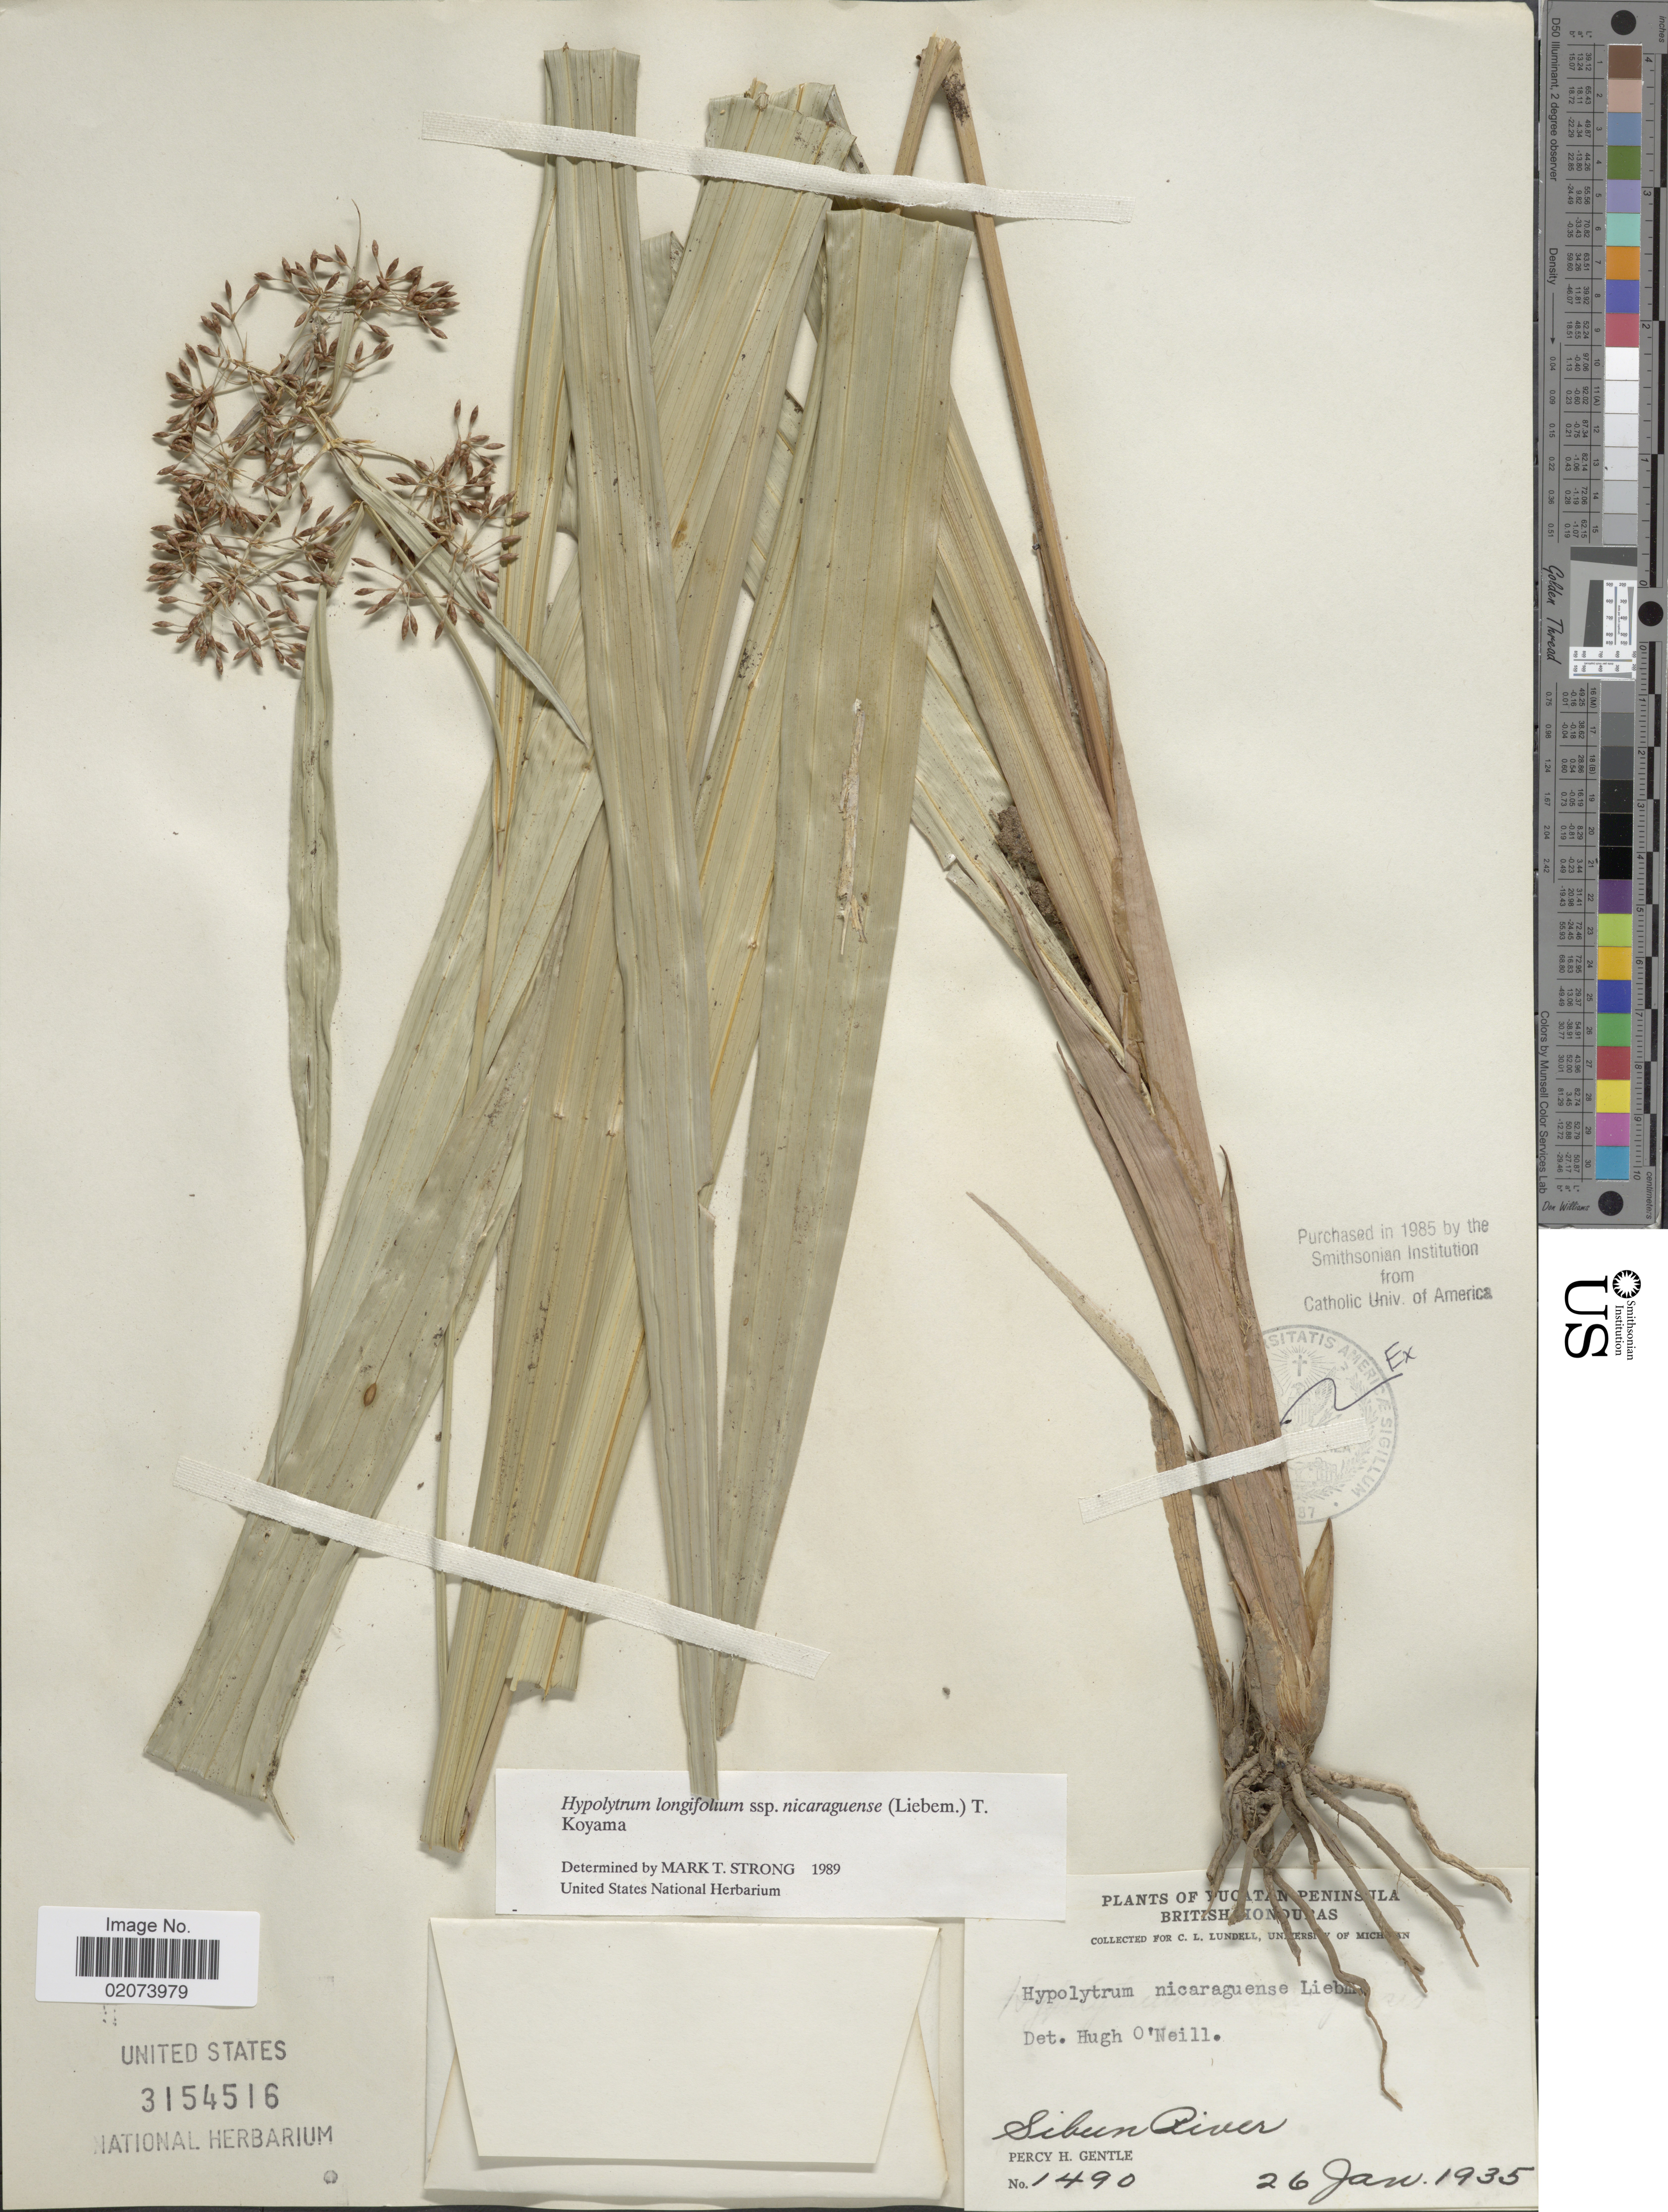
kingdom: Plantae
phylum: Tracheophyta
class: Liliopsida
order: Poales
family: Cyperaceae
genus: Hypolytrum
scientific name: Hypolytrum longifolium subsp. nicaraguense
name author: (Liebm.) T. Koyama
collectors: P. H. Gentle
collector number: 1490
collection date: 1935-01-26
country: Belize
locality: Yucatan Peninsula, British Honduras, Sibun River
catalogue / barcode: US 3154516